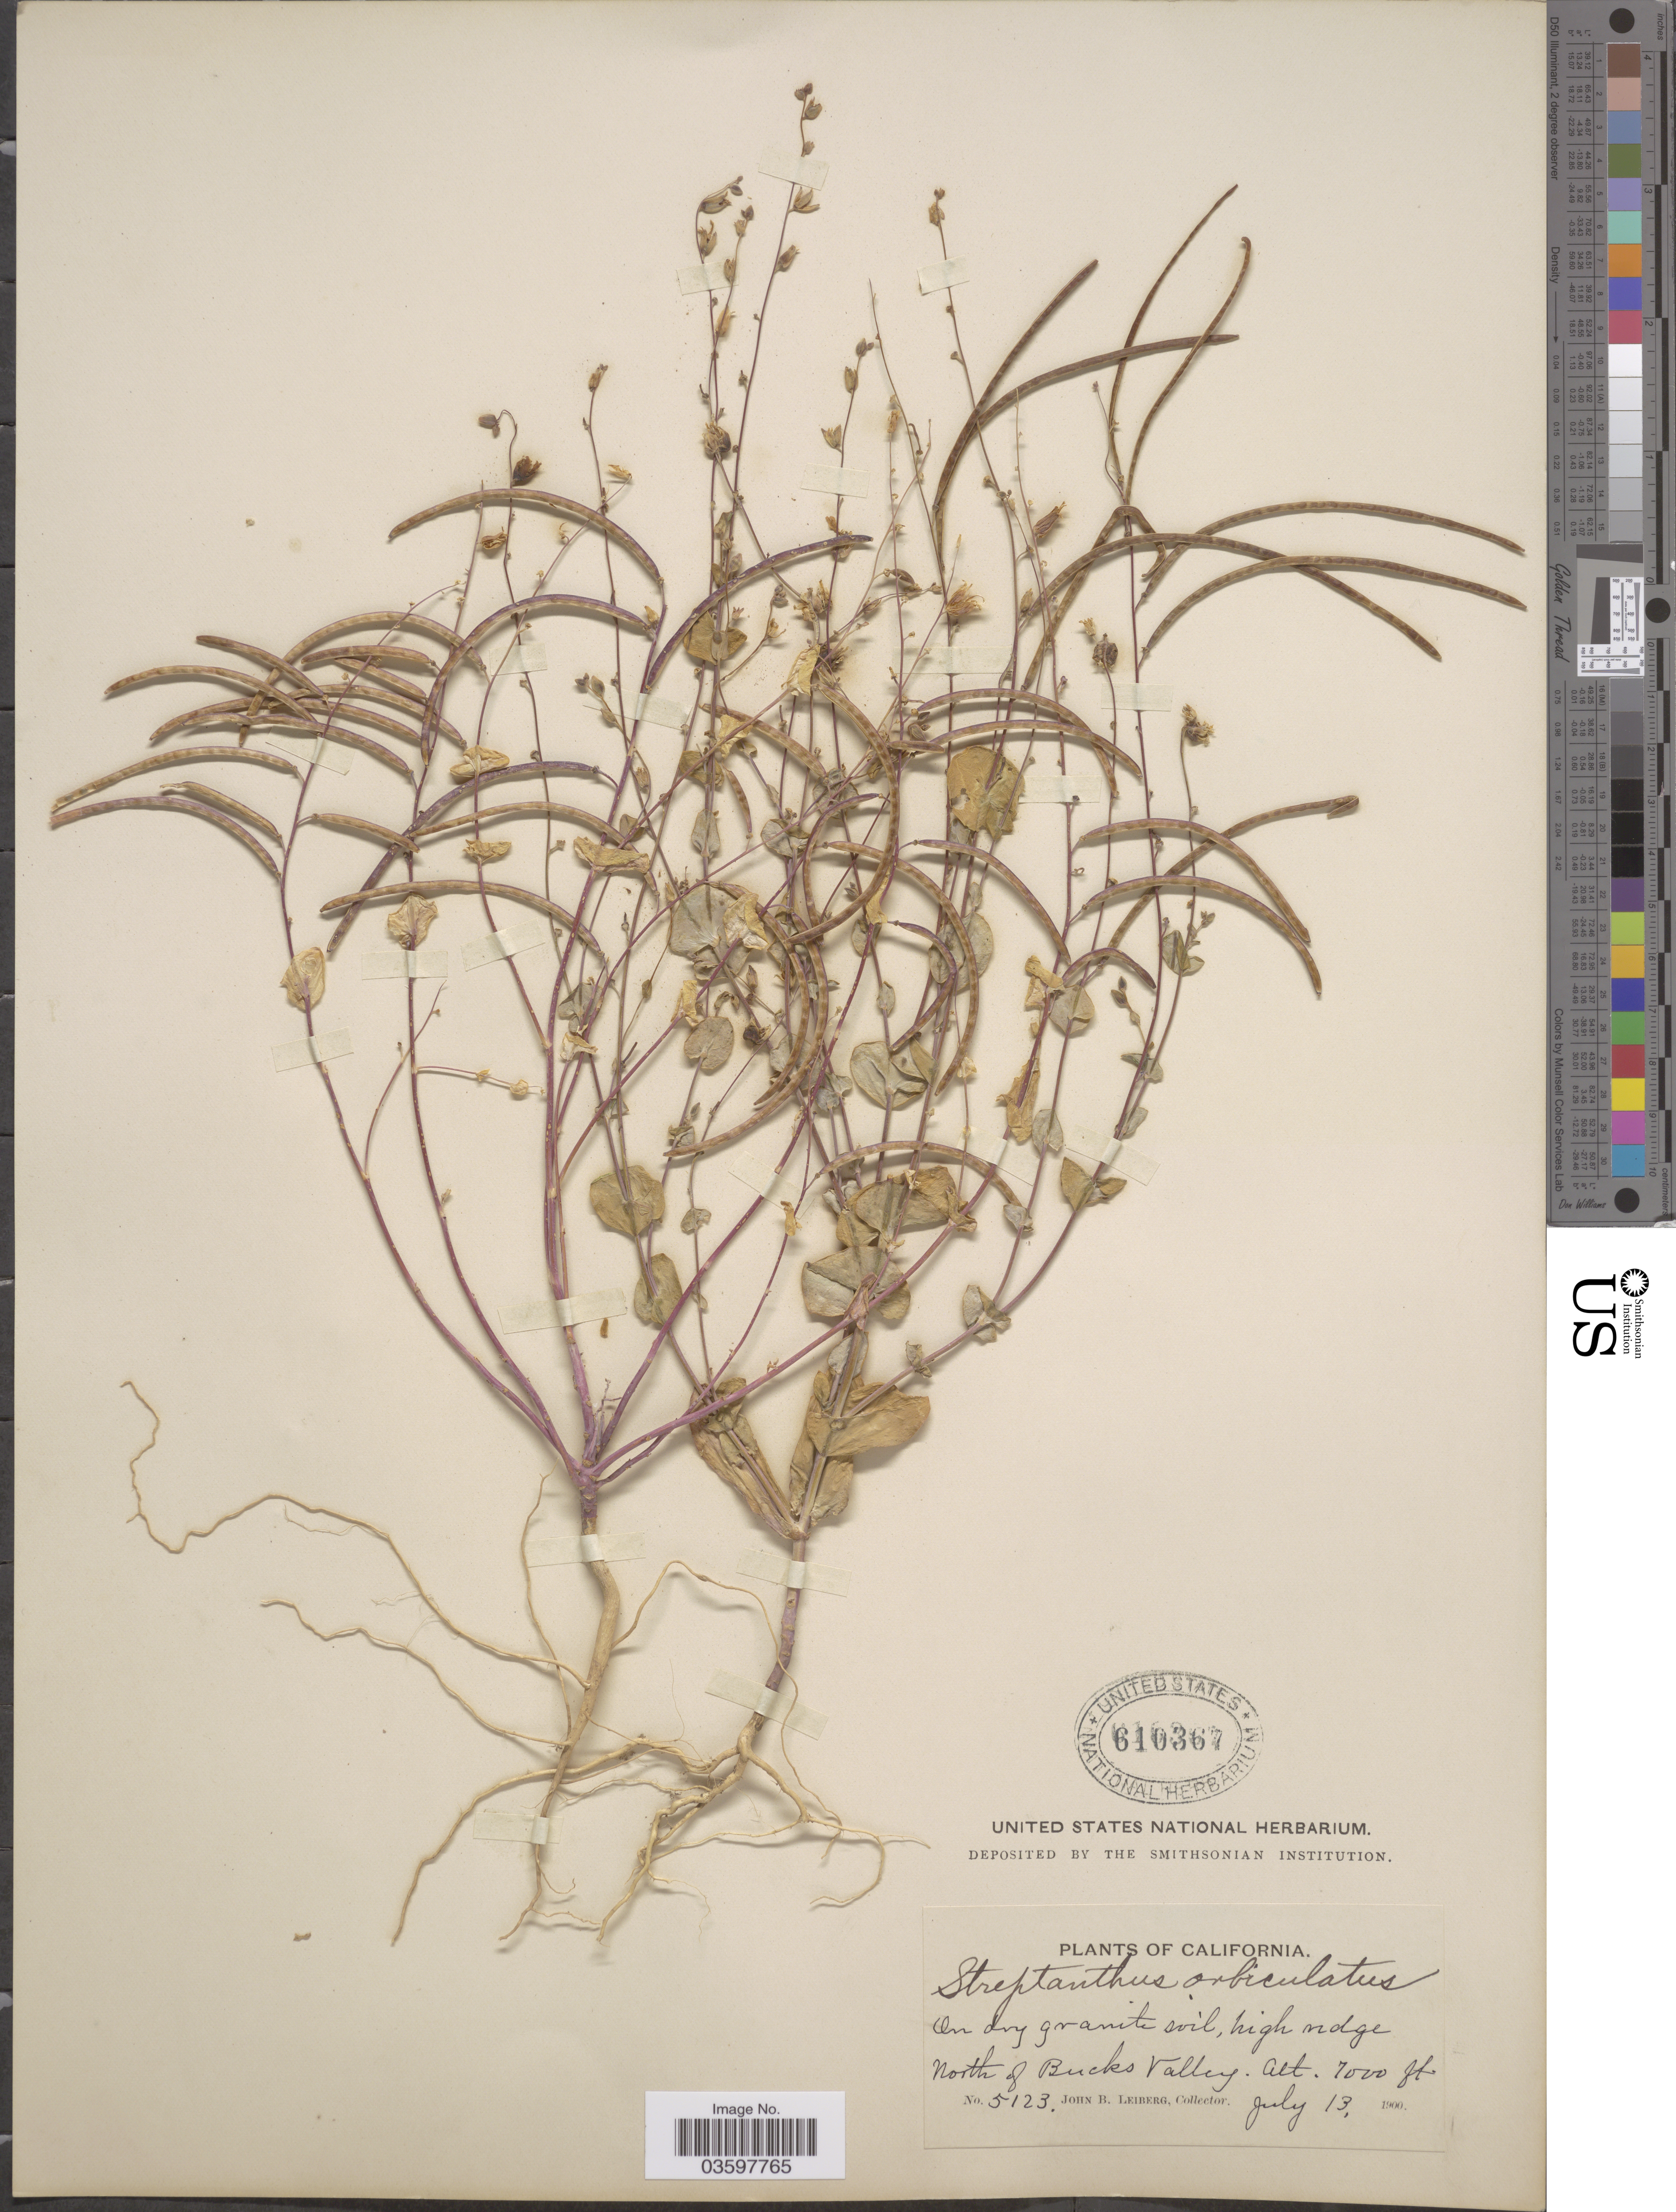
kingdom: Plantae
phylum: Tracheophyta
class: Magnoliopsida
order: Brassicales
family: Brassicaceae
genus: Streptanthus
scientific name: Streptanthus tortuosus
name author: Kellogg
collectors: J. B. Leiberg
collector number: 5123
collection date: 1900-07-13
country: United States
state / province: California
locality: High ridge North of Bucks Valley.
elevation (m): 2134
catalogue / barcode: US 610367